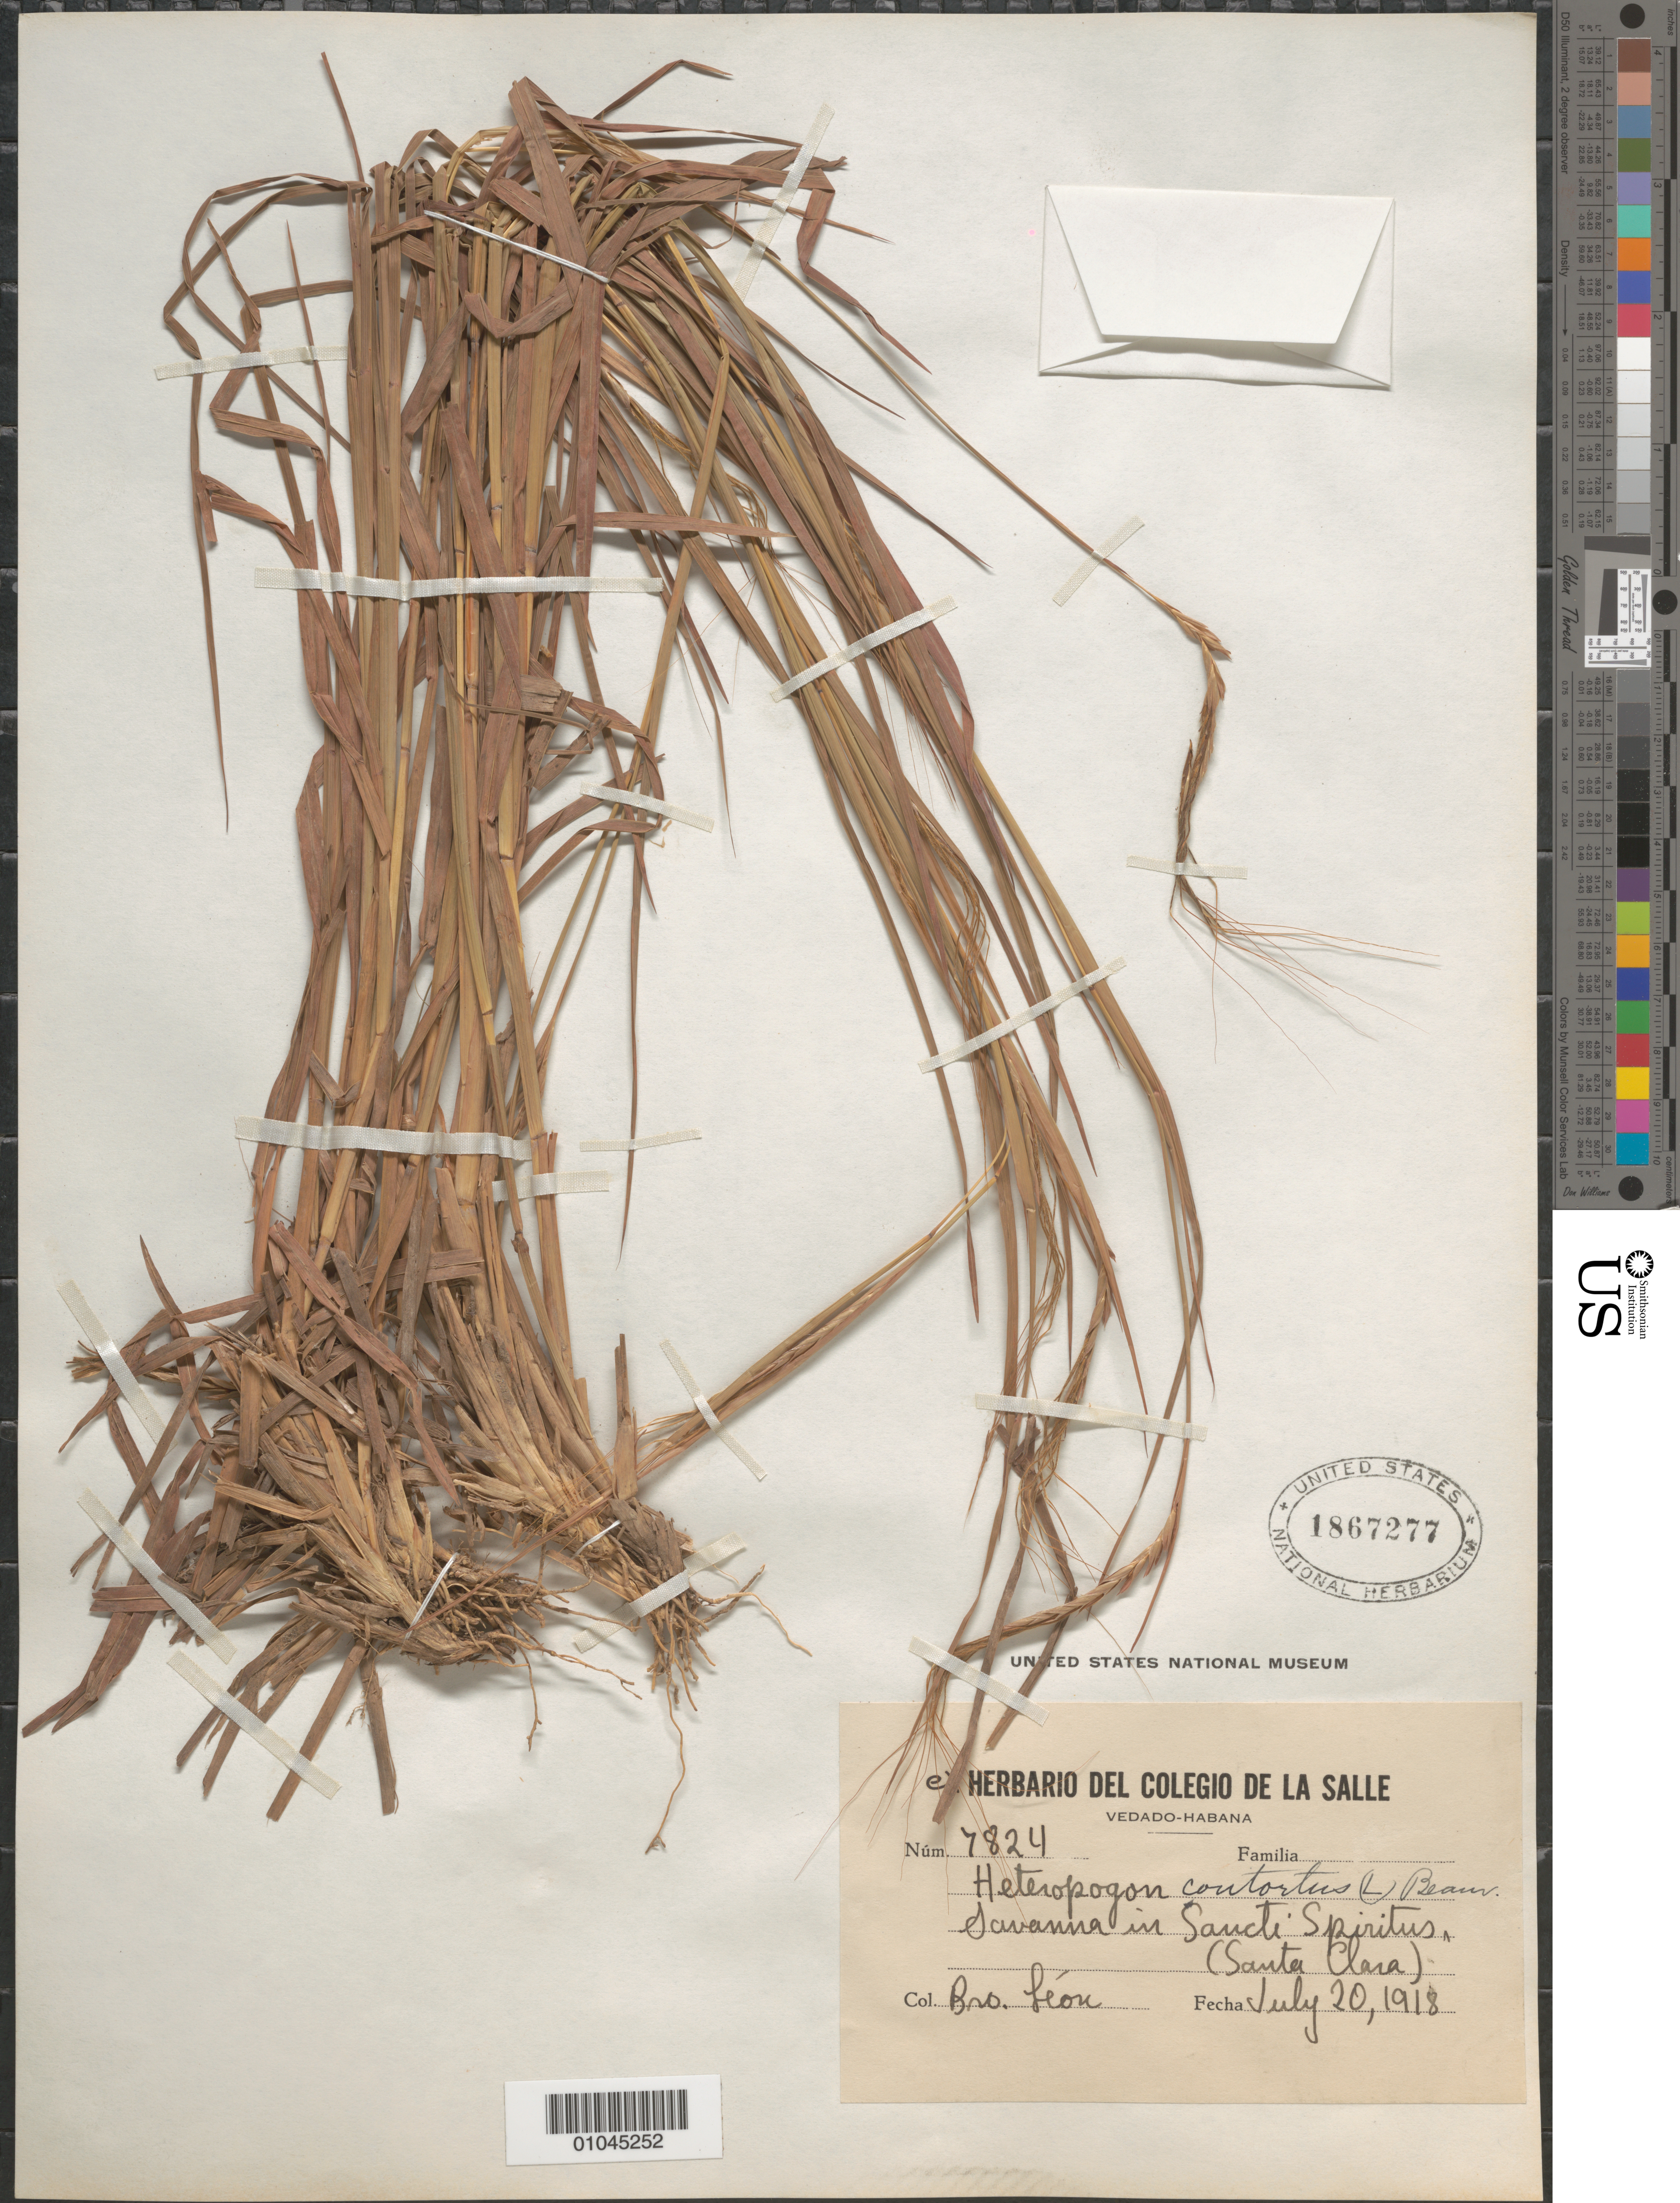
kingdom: Plantae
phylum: Tracheophyta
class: Liliopsida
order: Poales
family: Poaceae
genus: Heteropogon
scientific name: Heteropogon contortus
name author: (L.) P. Beauv. ex Roem. & Schult.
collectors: Bro. León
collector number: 7824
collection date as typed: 20 Jul 1918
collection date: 1918-07-20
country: Cuba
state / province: Sancti Spiritus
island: Cuba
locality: Santa Clara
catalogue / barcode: US 1867277